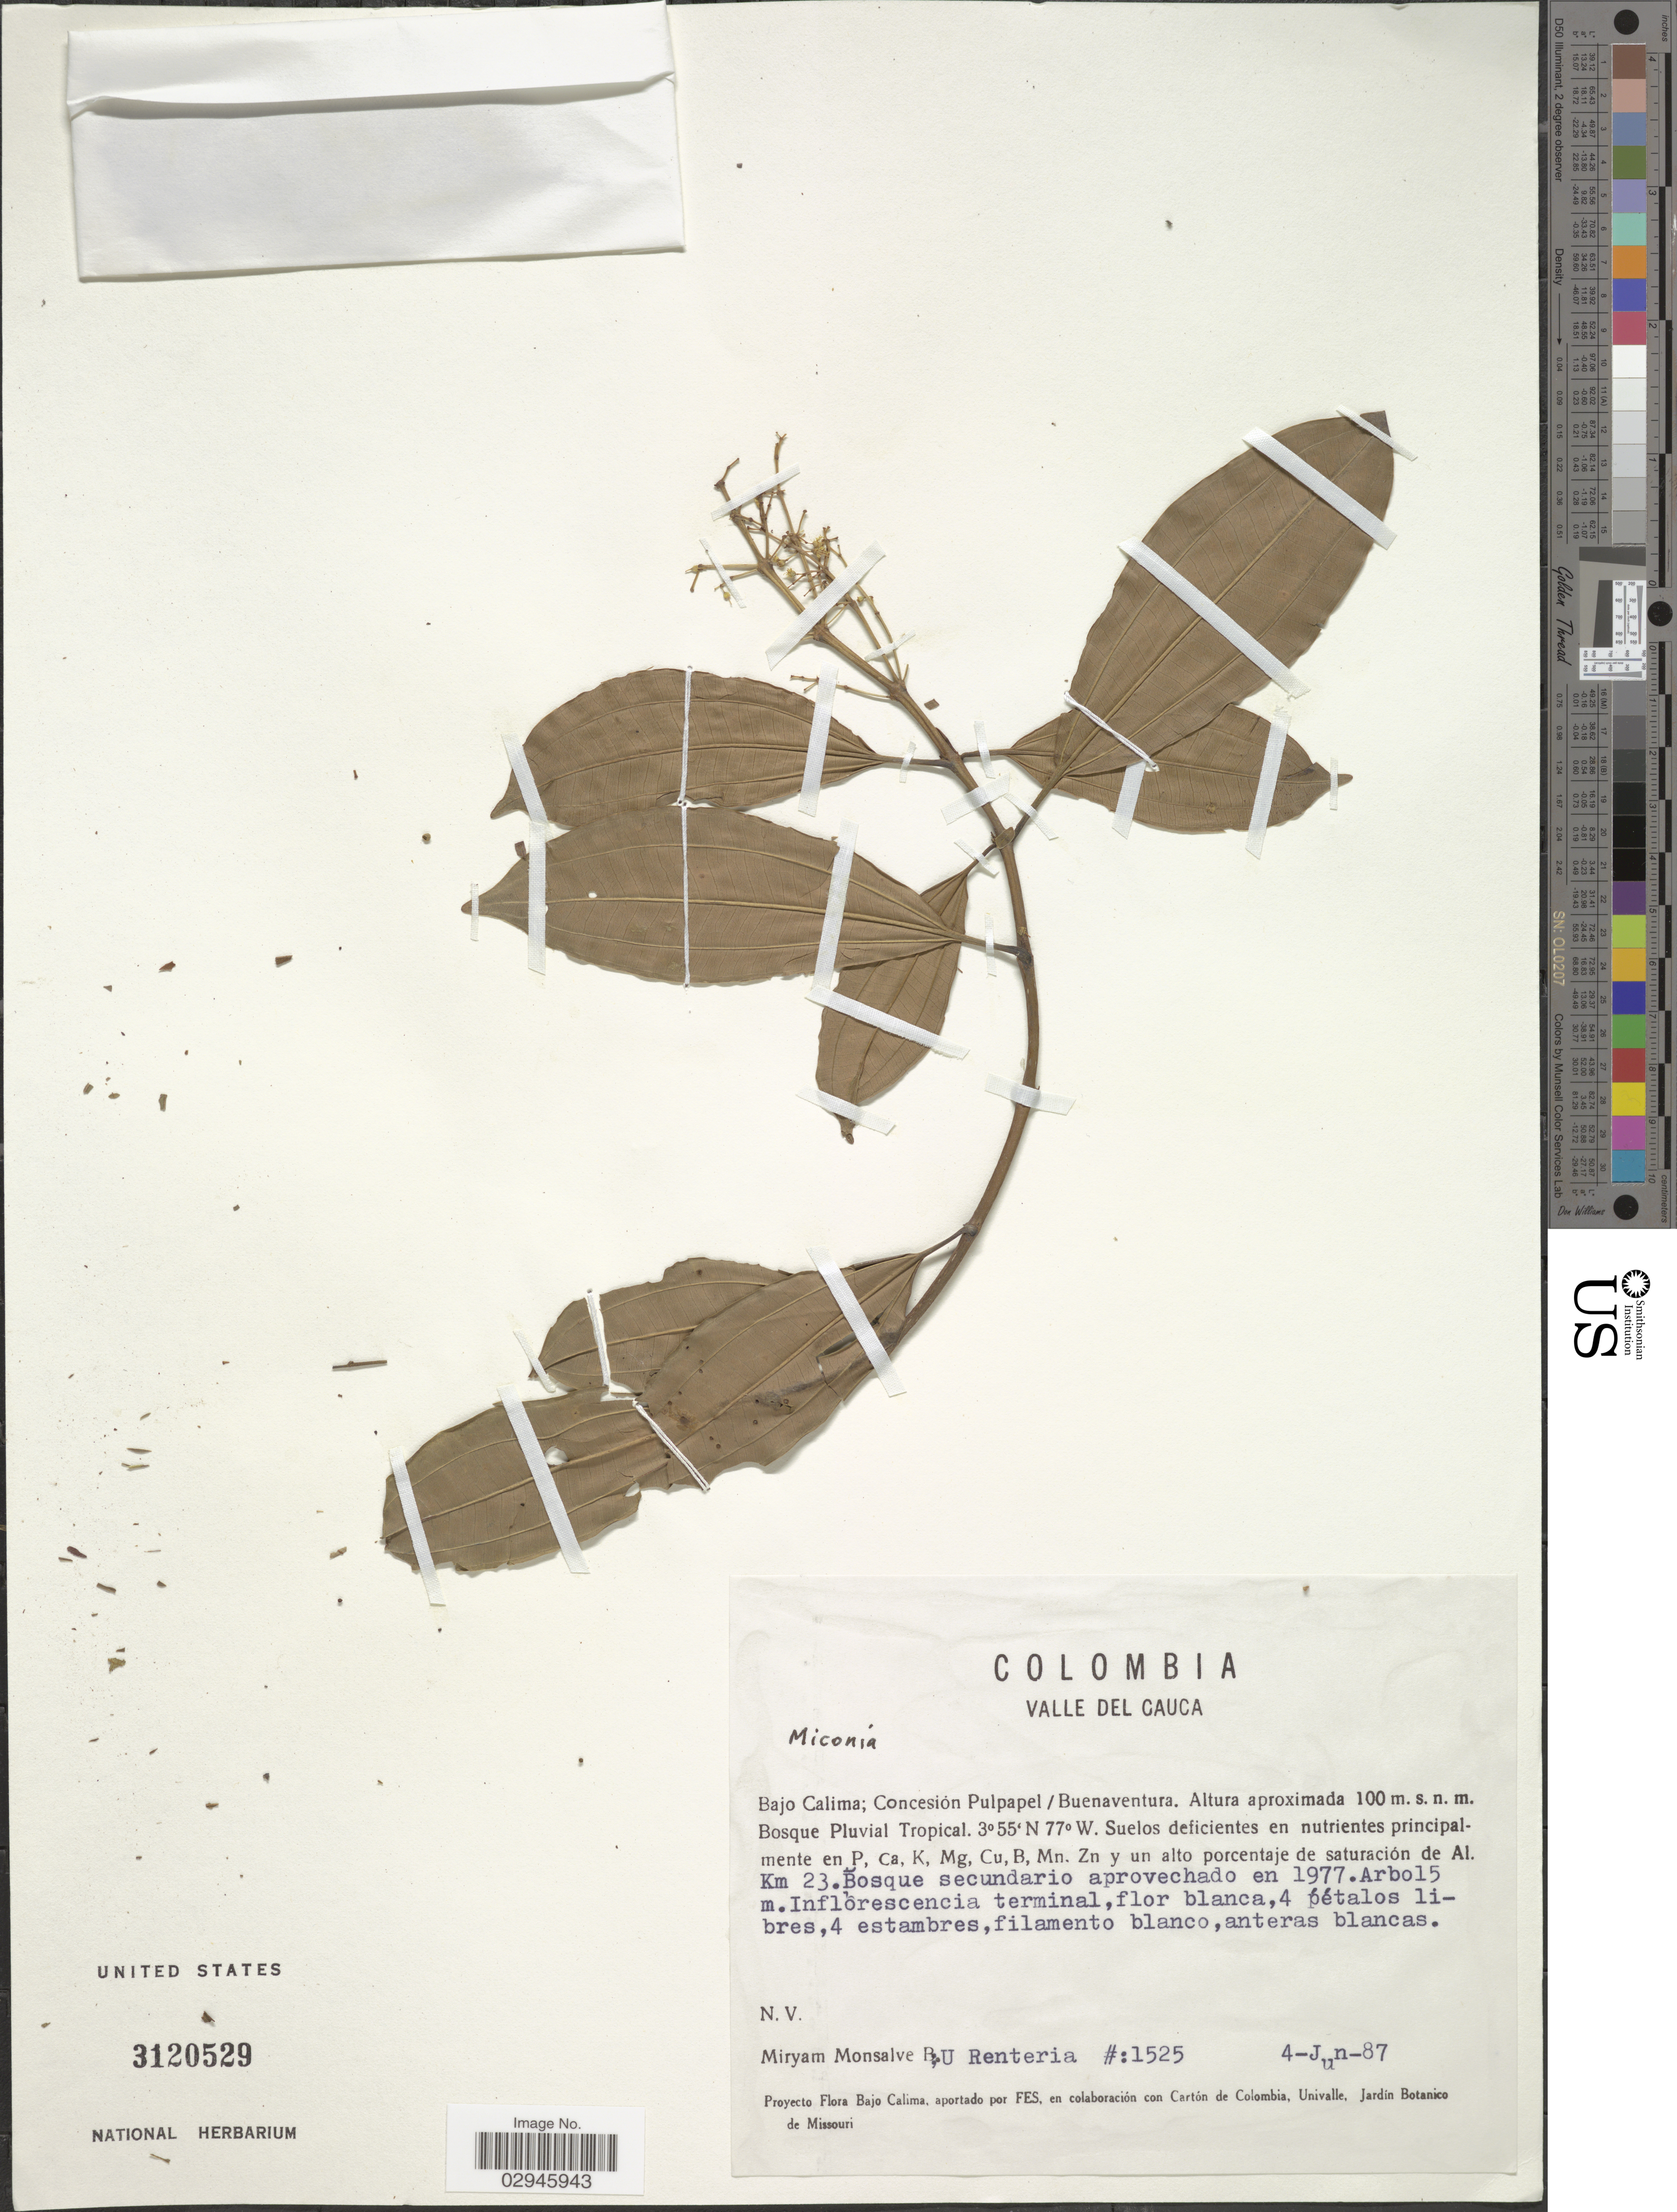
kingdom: Plantae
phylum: Tracheophyta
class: Magnoliopsida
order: Myrtales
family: Melastomataceae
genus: Miconia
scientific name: Miconia sp.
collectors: M. Monsalve & U. Renteria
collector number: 1525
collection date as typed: Transcribed d/m/y: 4/6/87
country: Colombia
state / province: Valle del Cauca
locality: Bajo Calima; Concesión Pulpapel / Buenaventura.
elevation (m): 100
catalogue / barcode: US 3120529